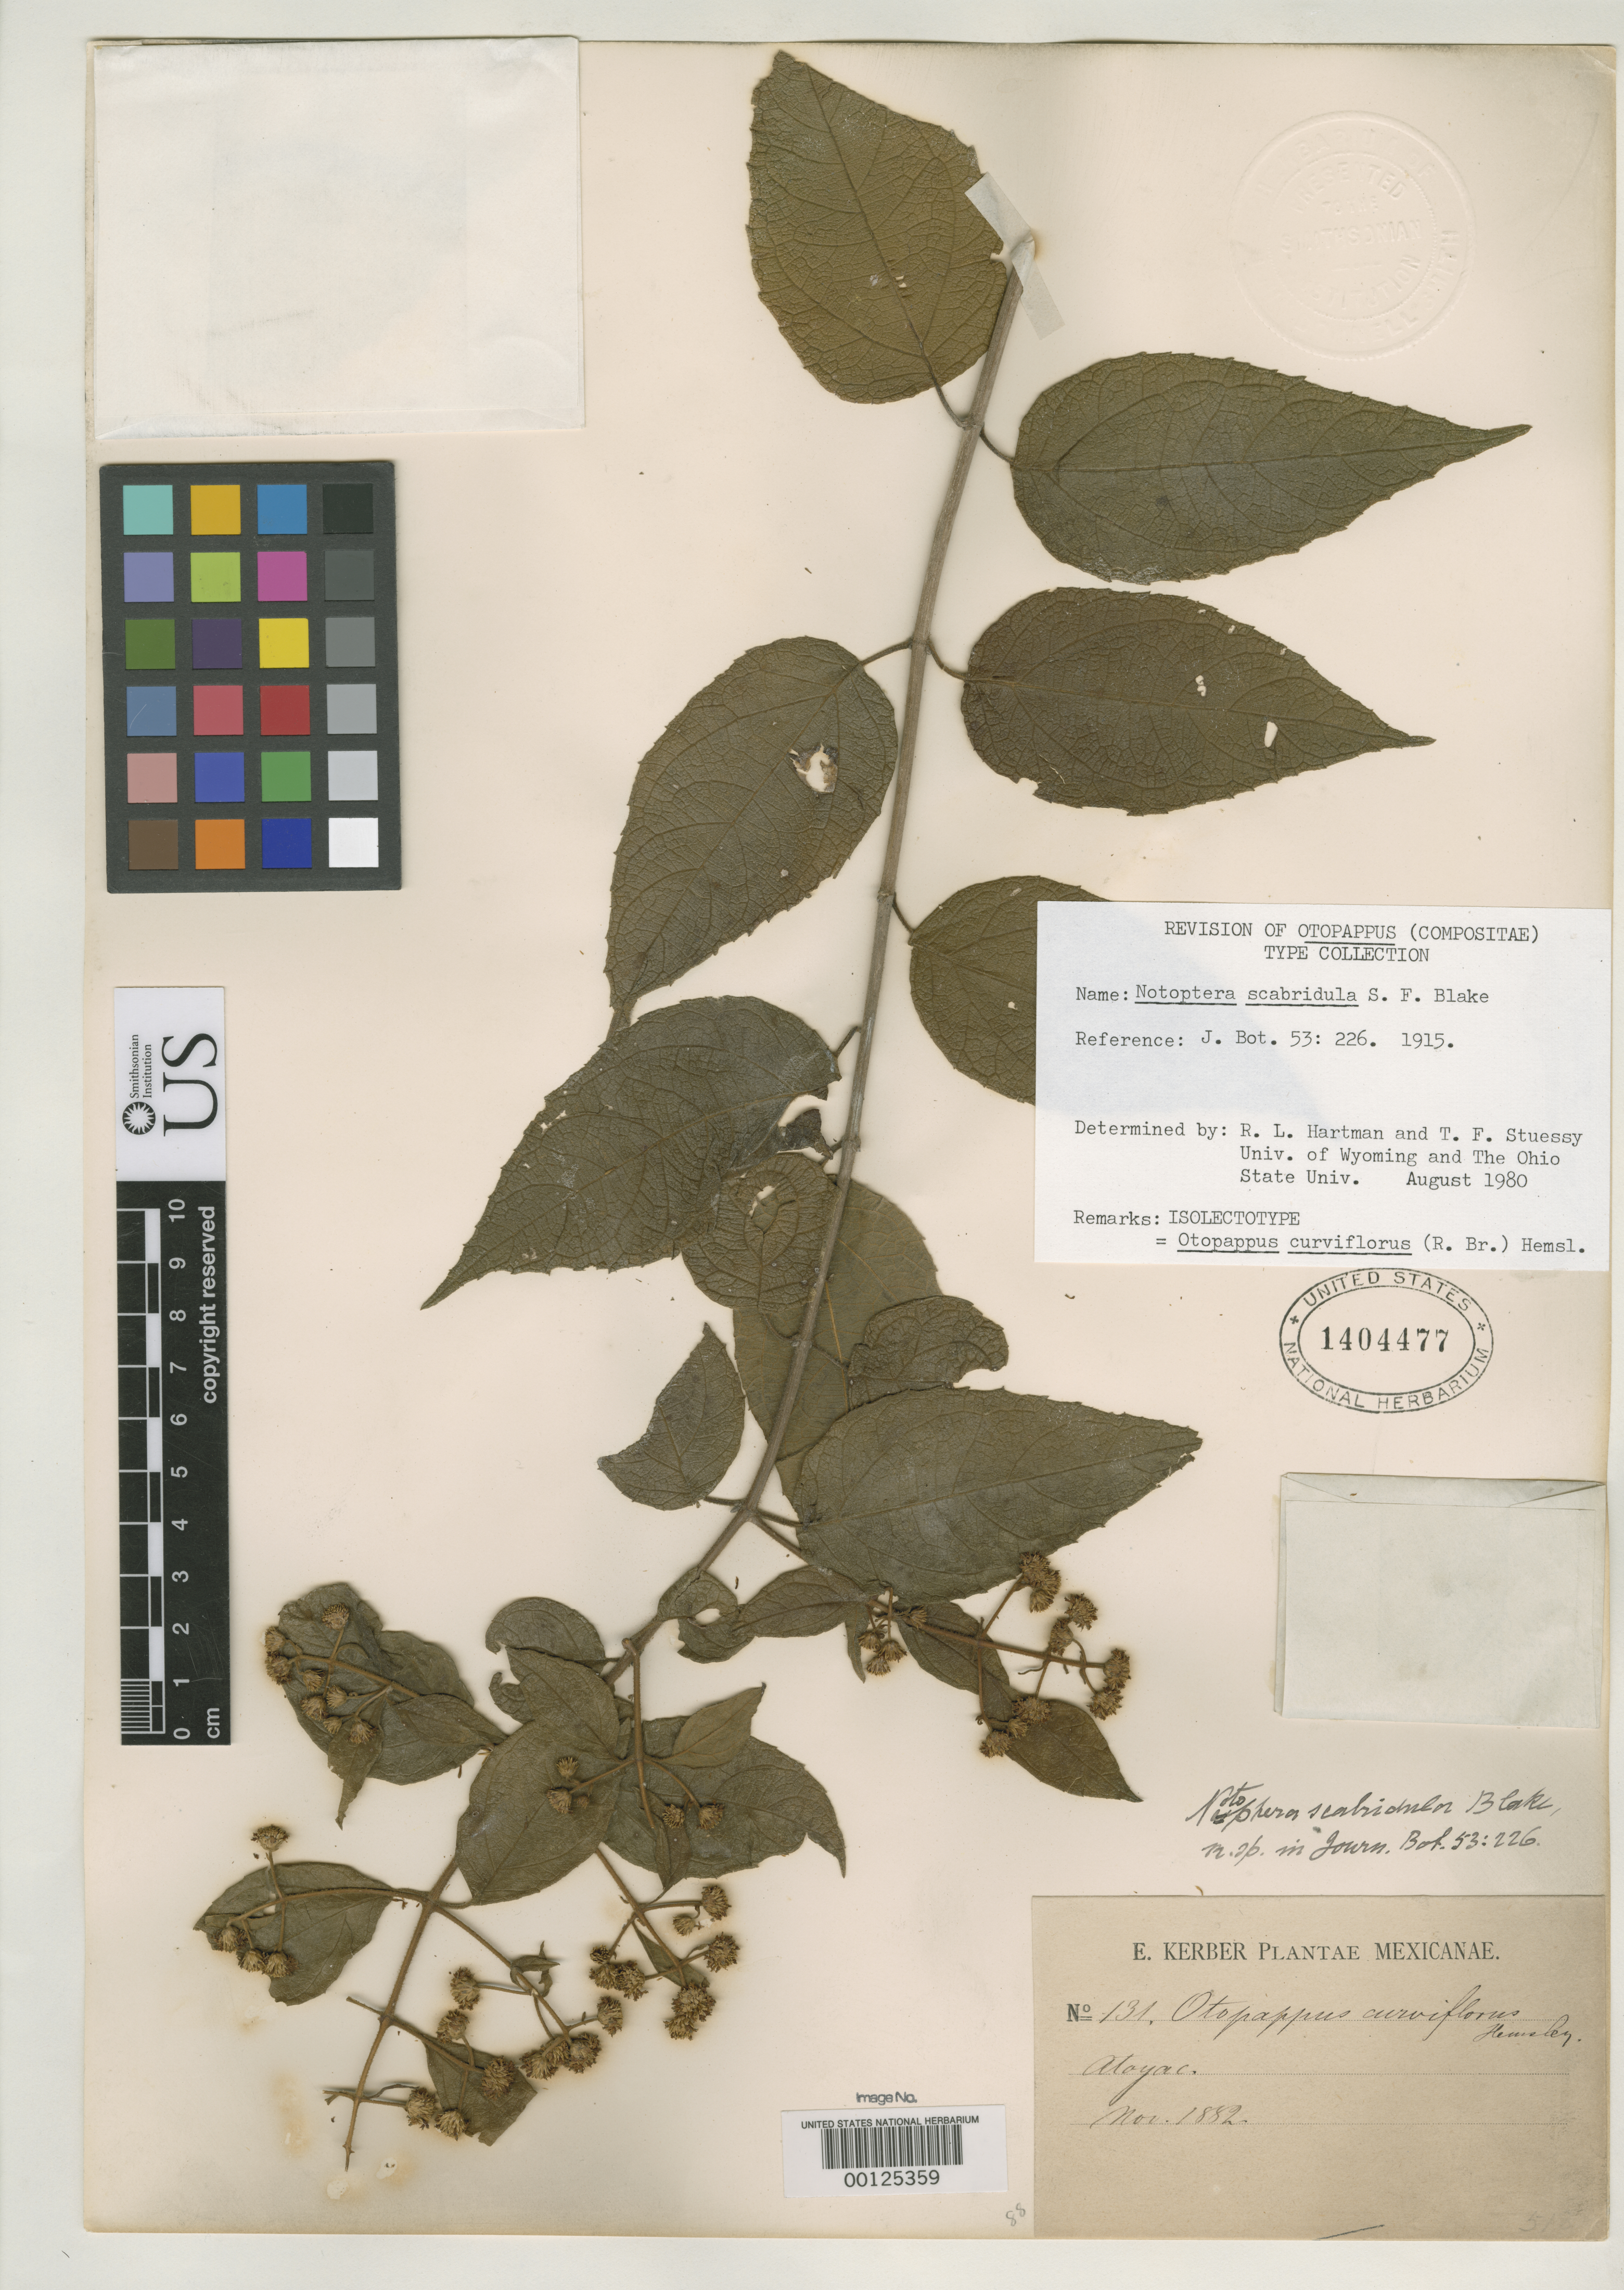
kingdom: Plantae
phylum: Tracheophyta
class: Magnoliopsida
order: Asterales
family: Asteraceae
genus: Notoptera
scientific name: Notoptera scabridula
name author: S.F. Blake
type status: Isolectotype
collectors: E. Kerber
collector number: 131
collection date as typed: Nov 1882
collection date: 1882-11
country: Mexico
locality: Atoyac.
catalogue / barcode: US 1404477